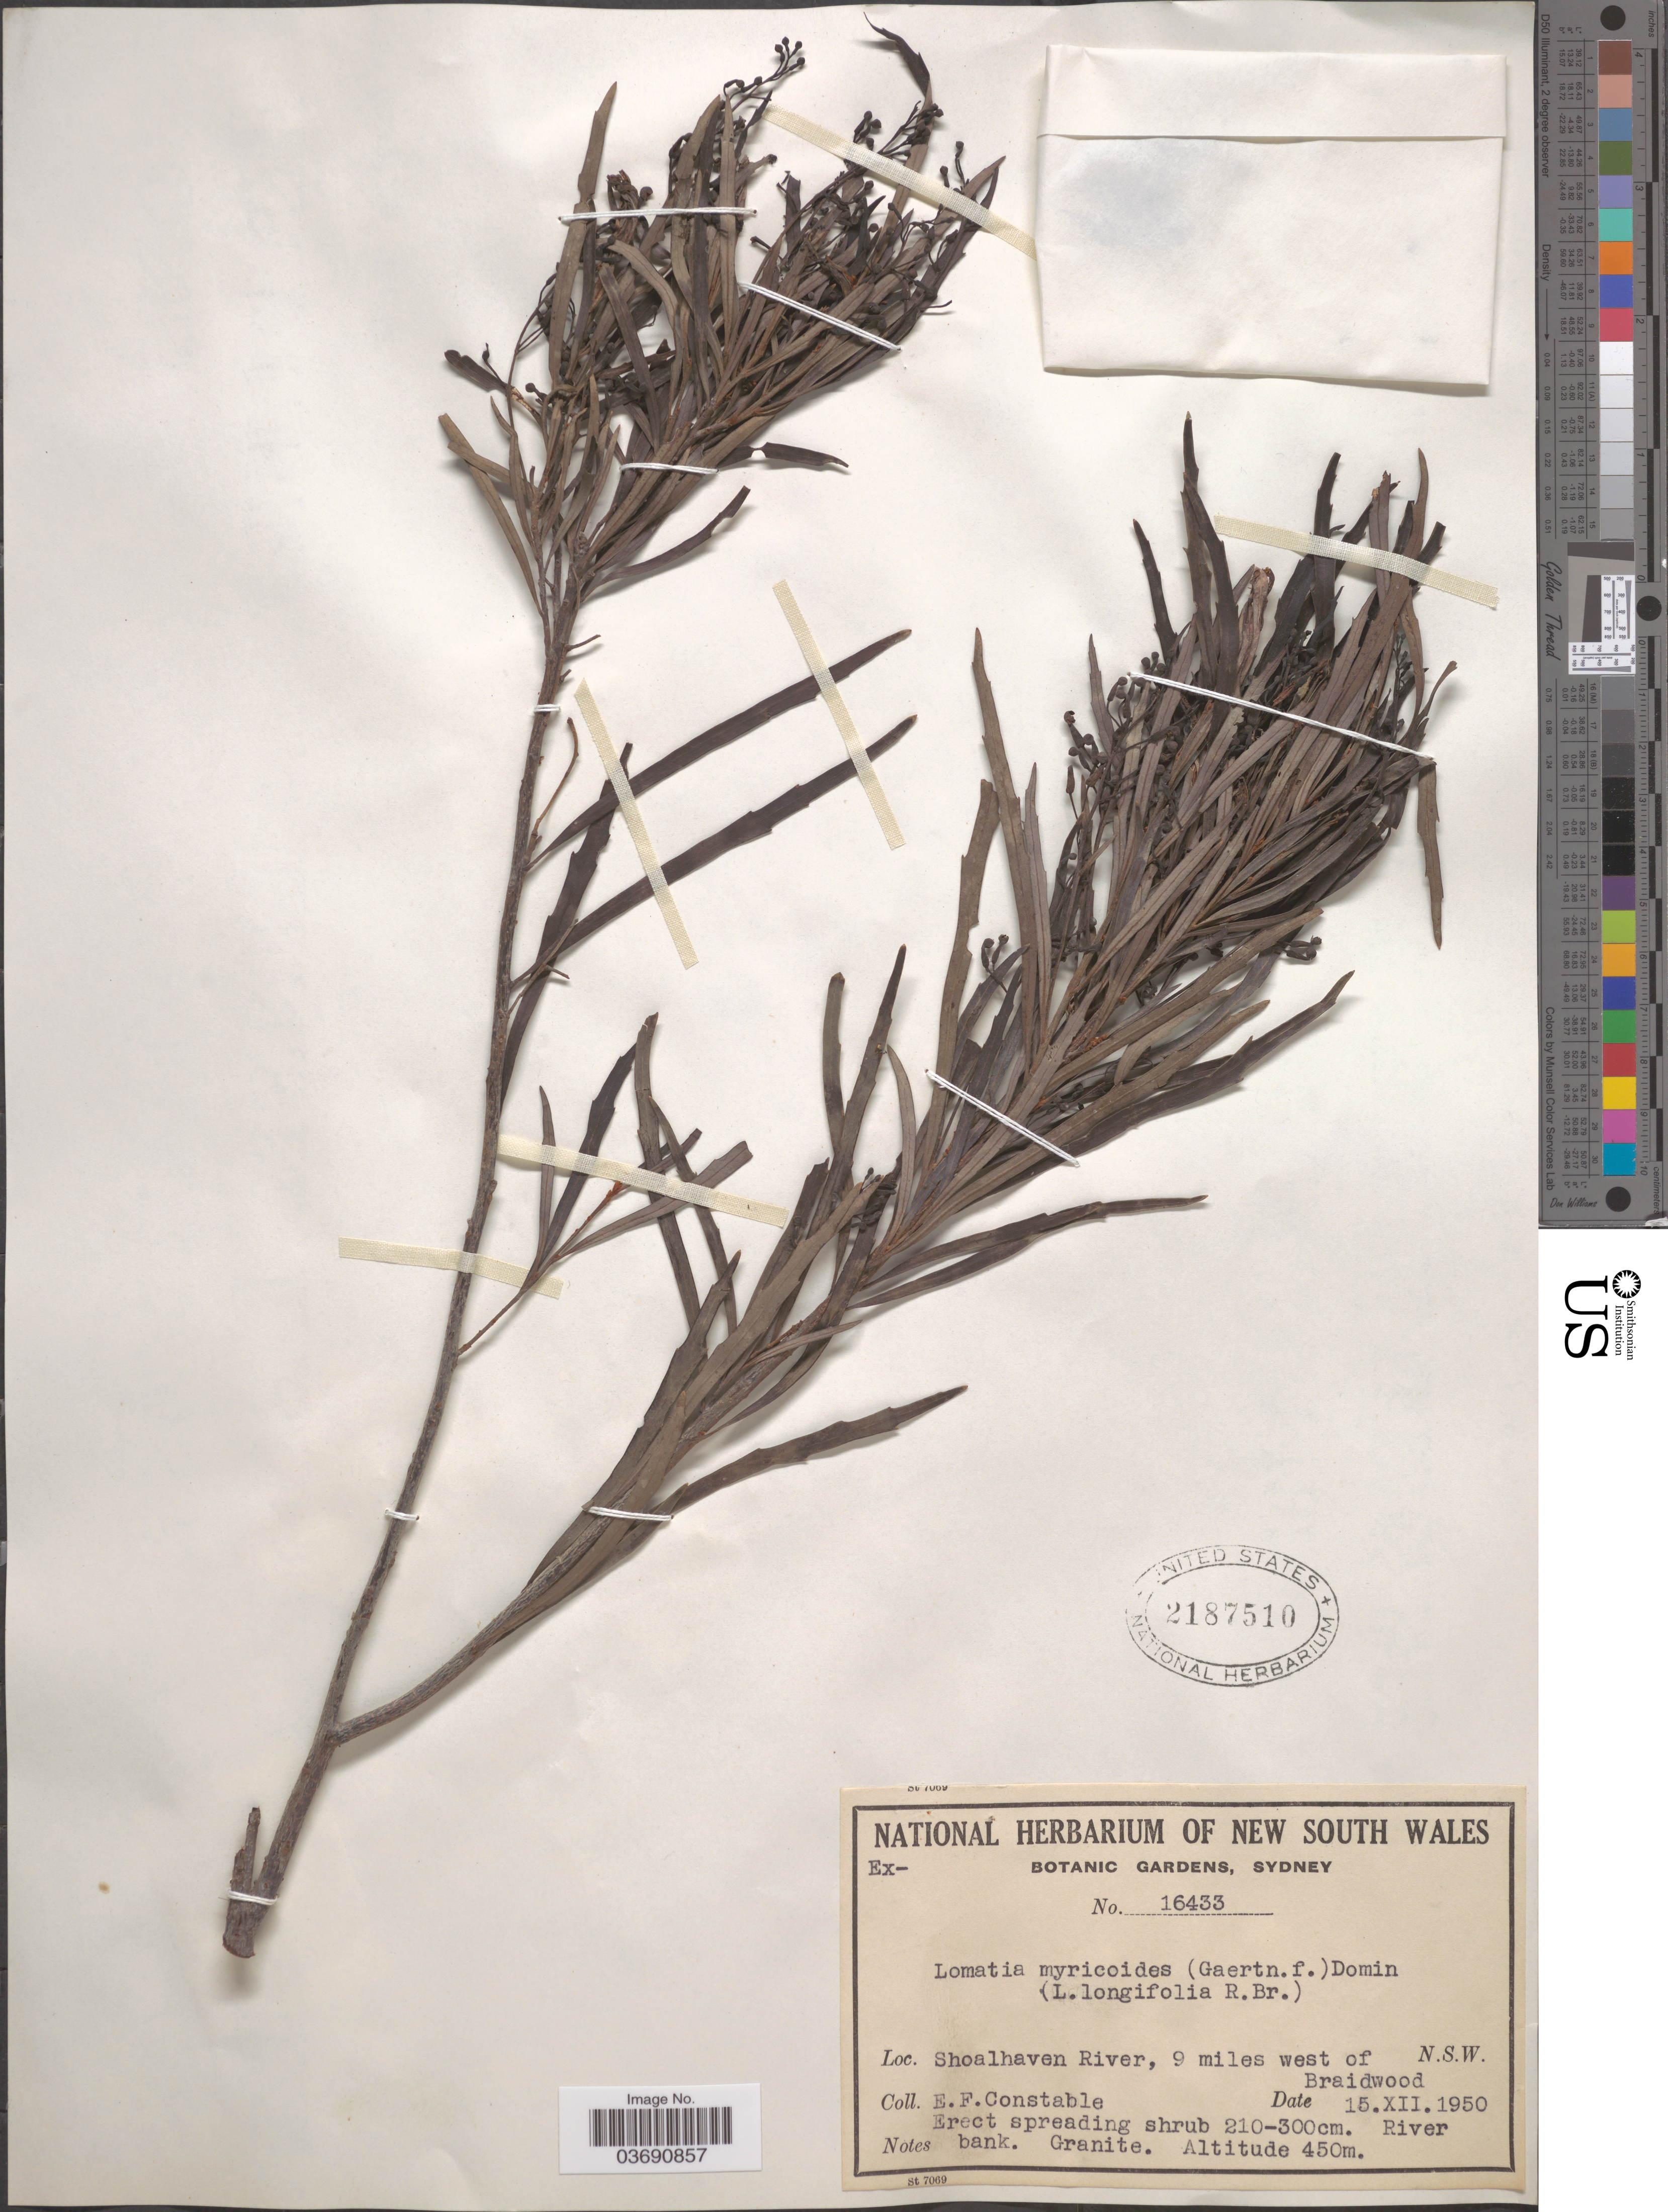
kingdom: Plantae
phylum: Tracheophyta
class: Magnoliopsida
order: Proteales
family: Proteaceae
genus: Lomatia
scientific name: Lomatia myricoides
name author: Domin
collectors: E. F. Constable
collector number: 16433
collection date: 1950-12-15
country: Australia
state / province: New South Wales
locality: Shoalhaven River, 9 miles west of Braidwood.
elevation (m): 450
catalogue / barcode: US 2187510